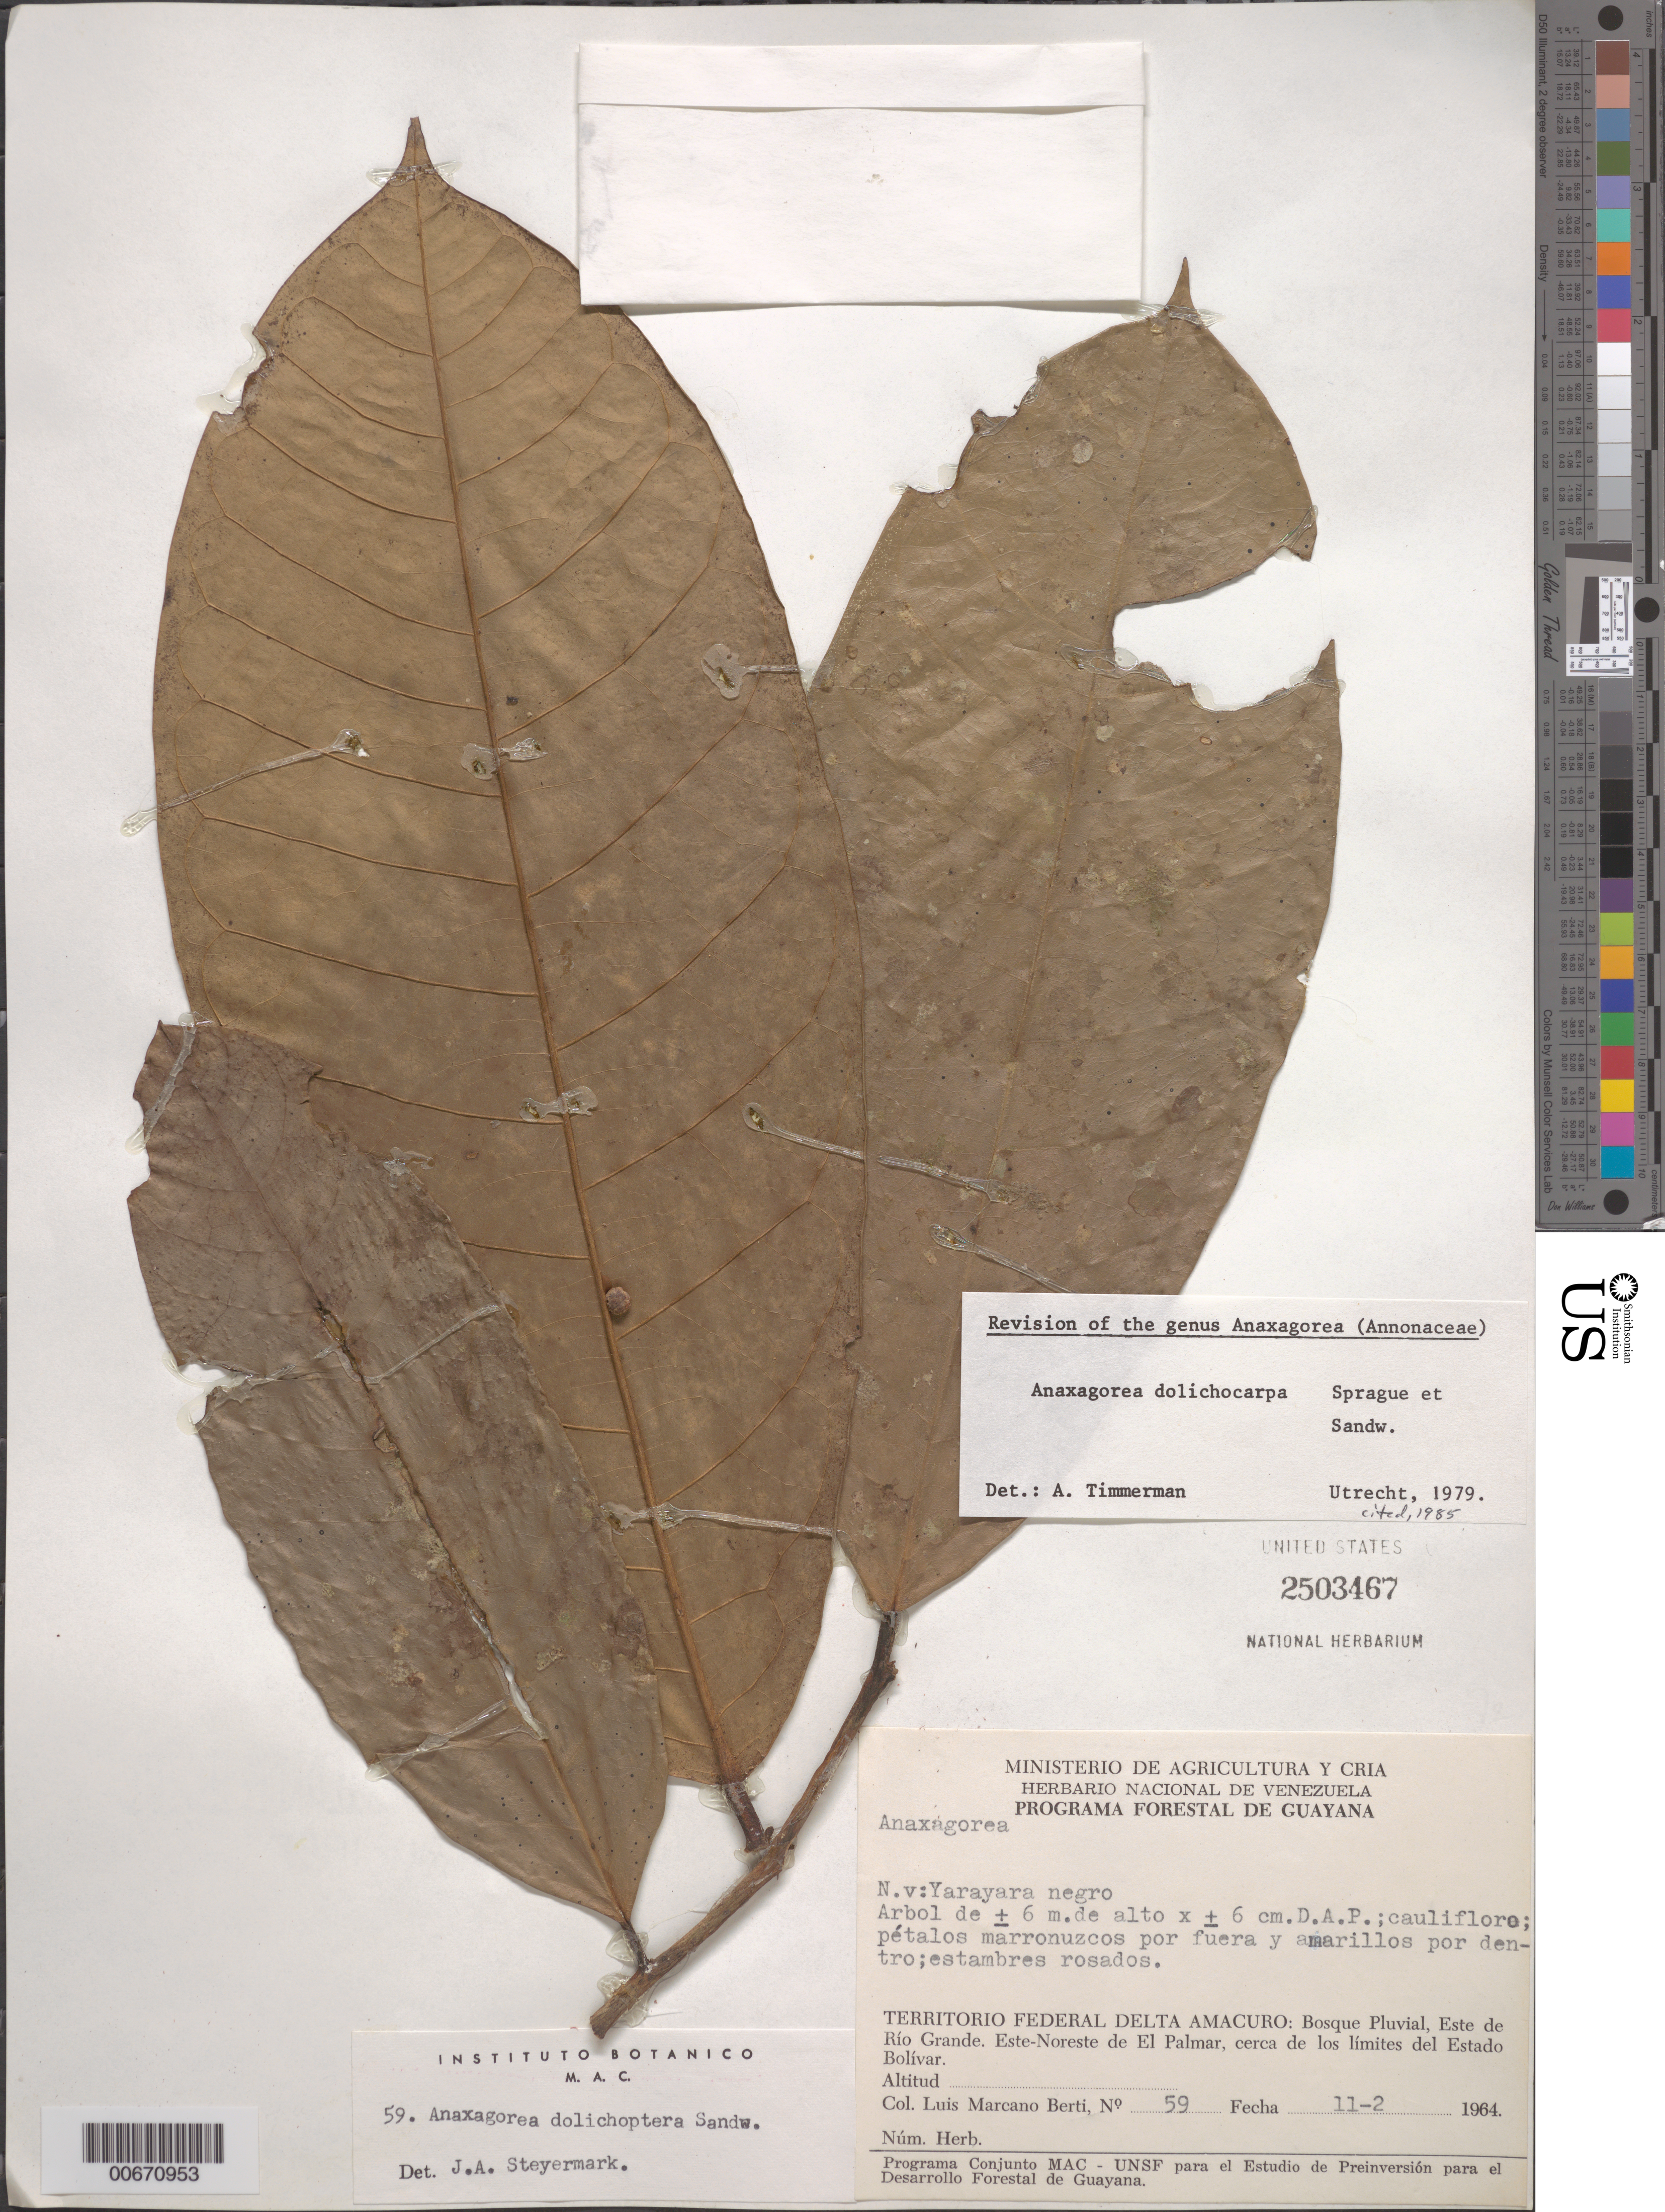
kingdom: Plantae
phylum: Tracheophyta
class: Magnoliopsida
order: Magnoliales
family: Annonaceae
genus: Anaxagorea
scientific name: Anaxagorea dolichocarpa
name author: Sprague & Sandwith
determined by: Timmerman, A.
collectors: L. Marcano-Berti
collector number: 59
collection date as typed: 11-Feb-64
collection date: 1964-02-11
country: Venezuela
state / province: Delta Amacuro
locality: Este de Río Grande, ENE de El Palmar, cerca de los limites del Estado Bolívar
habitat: Bosque pluvial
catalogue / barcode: US 2503467